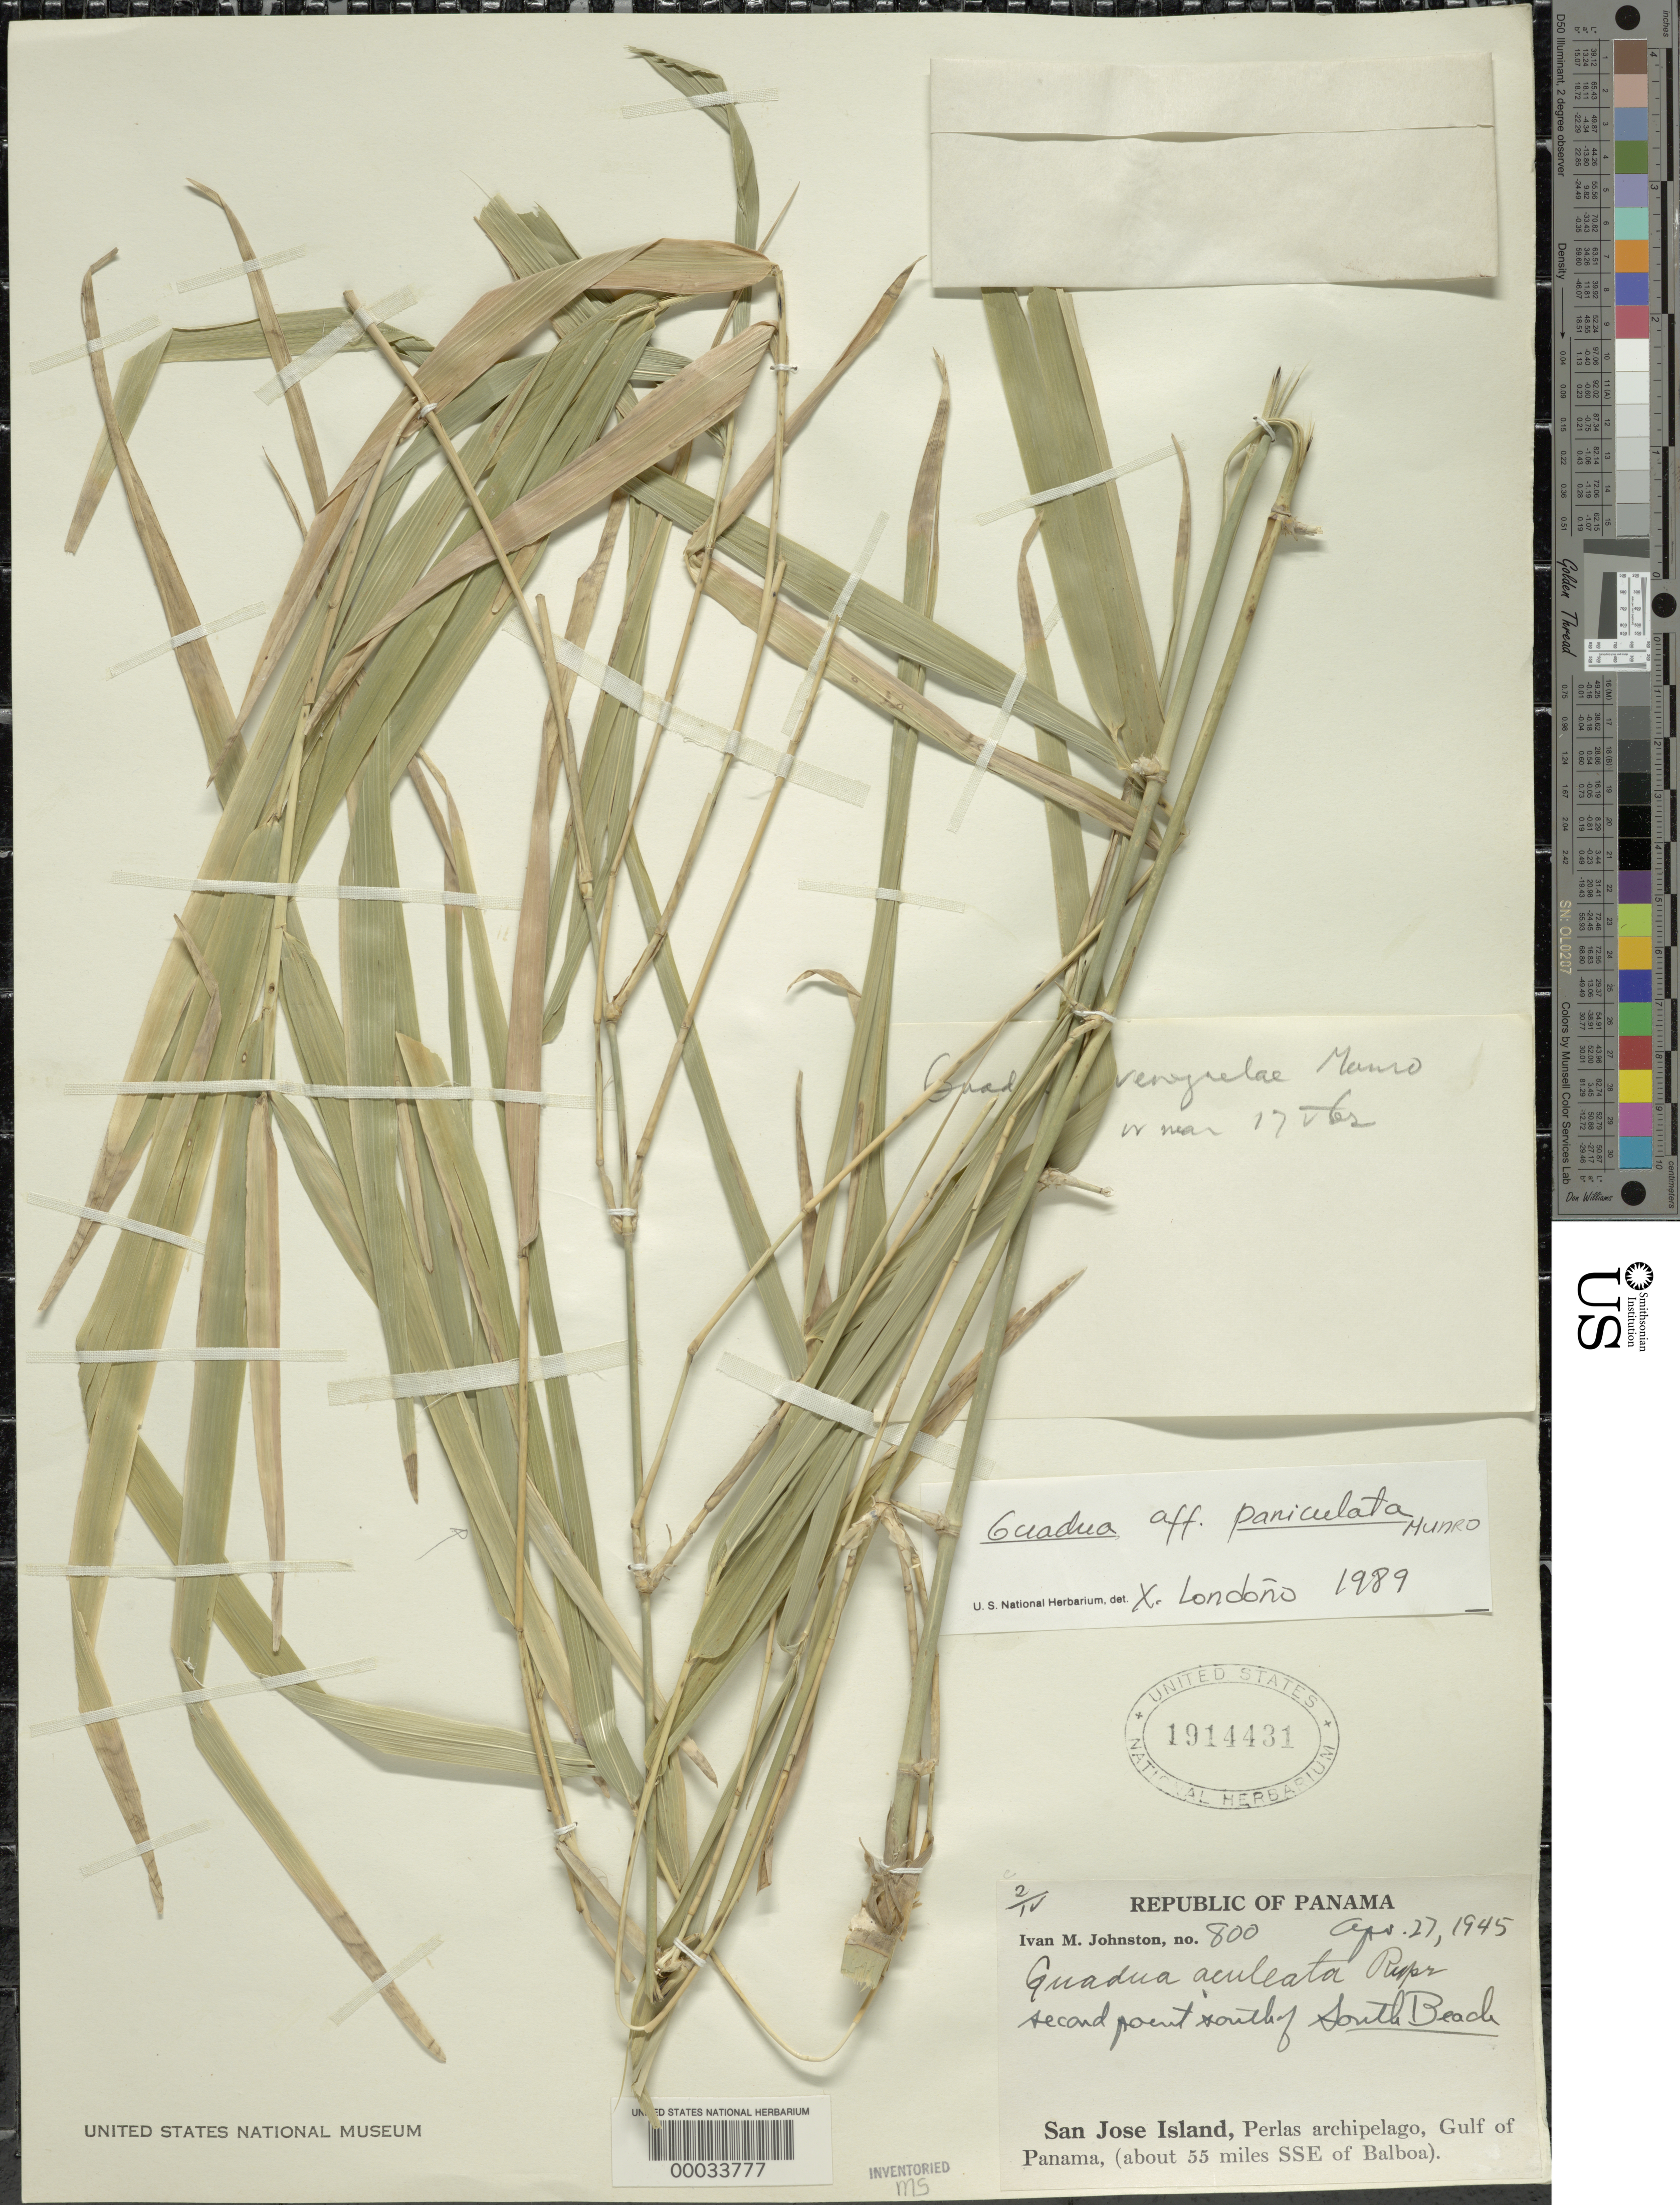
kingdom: Plantae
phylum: Tracheophyta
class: Liliopsida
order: Poales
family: Poaceae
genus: Guadua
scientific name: Guadua refracta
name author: Munro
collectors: I.M. Johnston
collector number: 800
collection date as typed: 27 Apr 1945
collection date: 1945-04-27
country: Panama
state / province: Panamá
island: San José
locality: Second Point S of South Beach; Gulf of Panama about 55 mi SSE of Balboa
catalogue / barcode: US 1914431